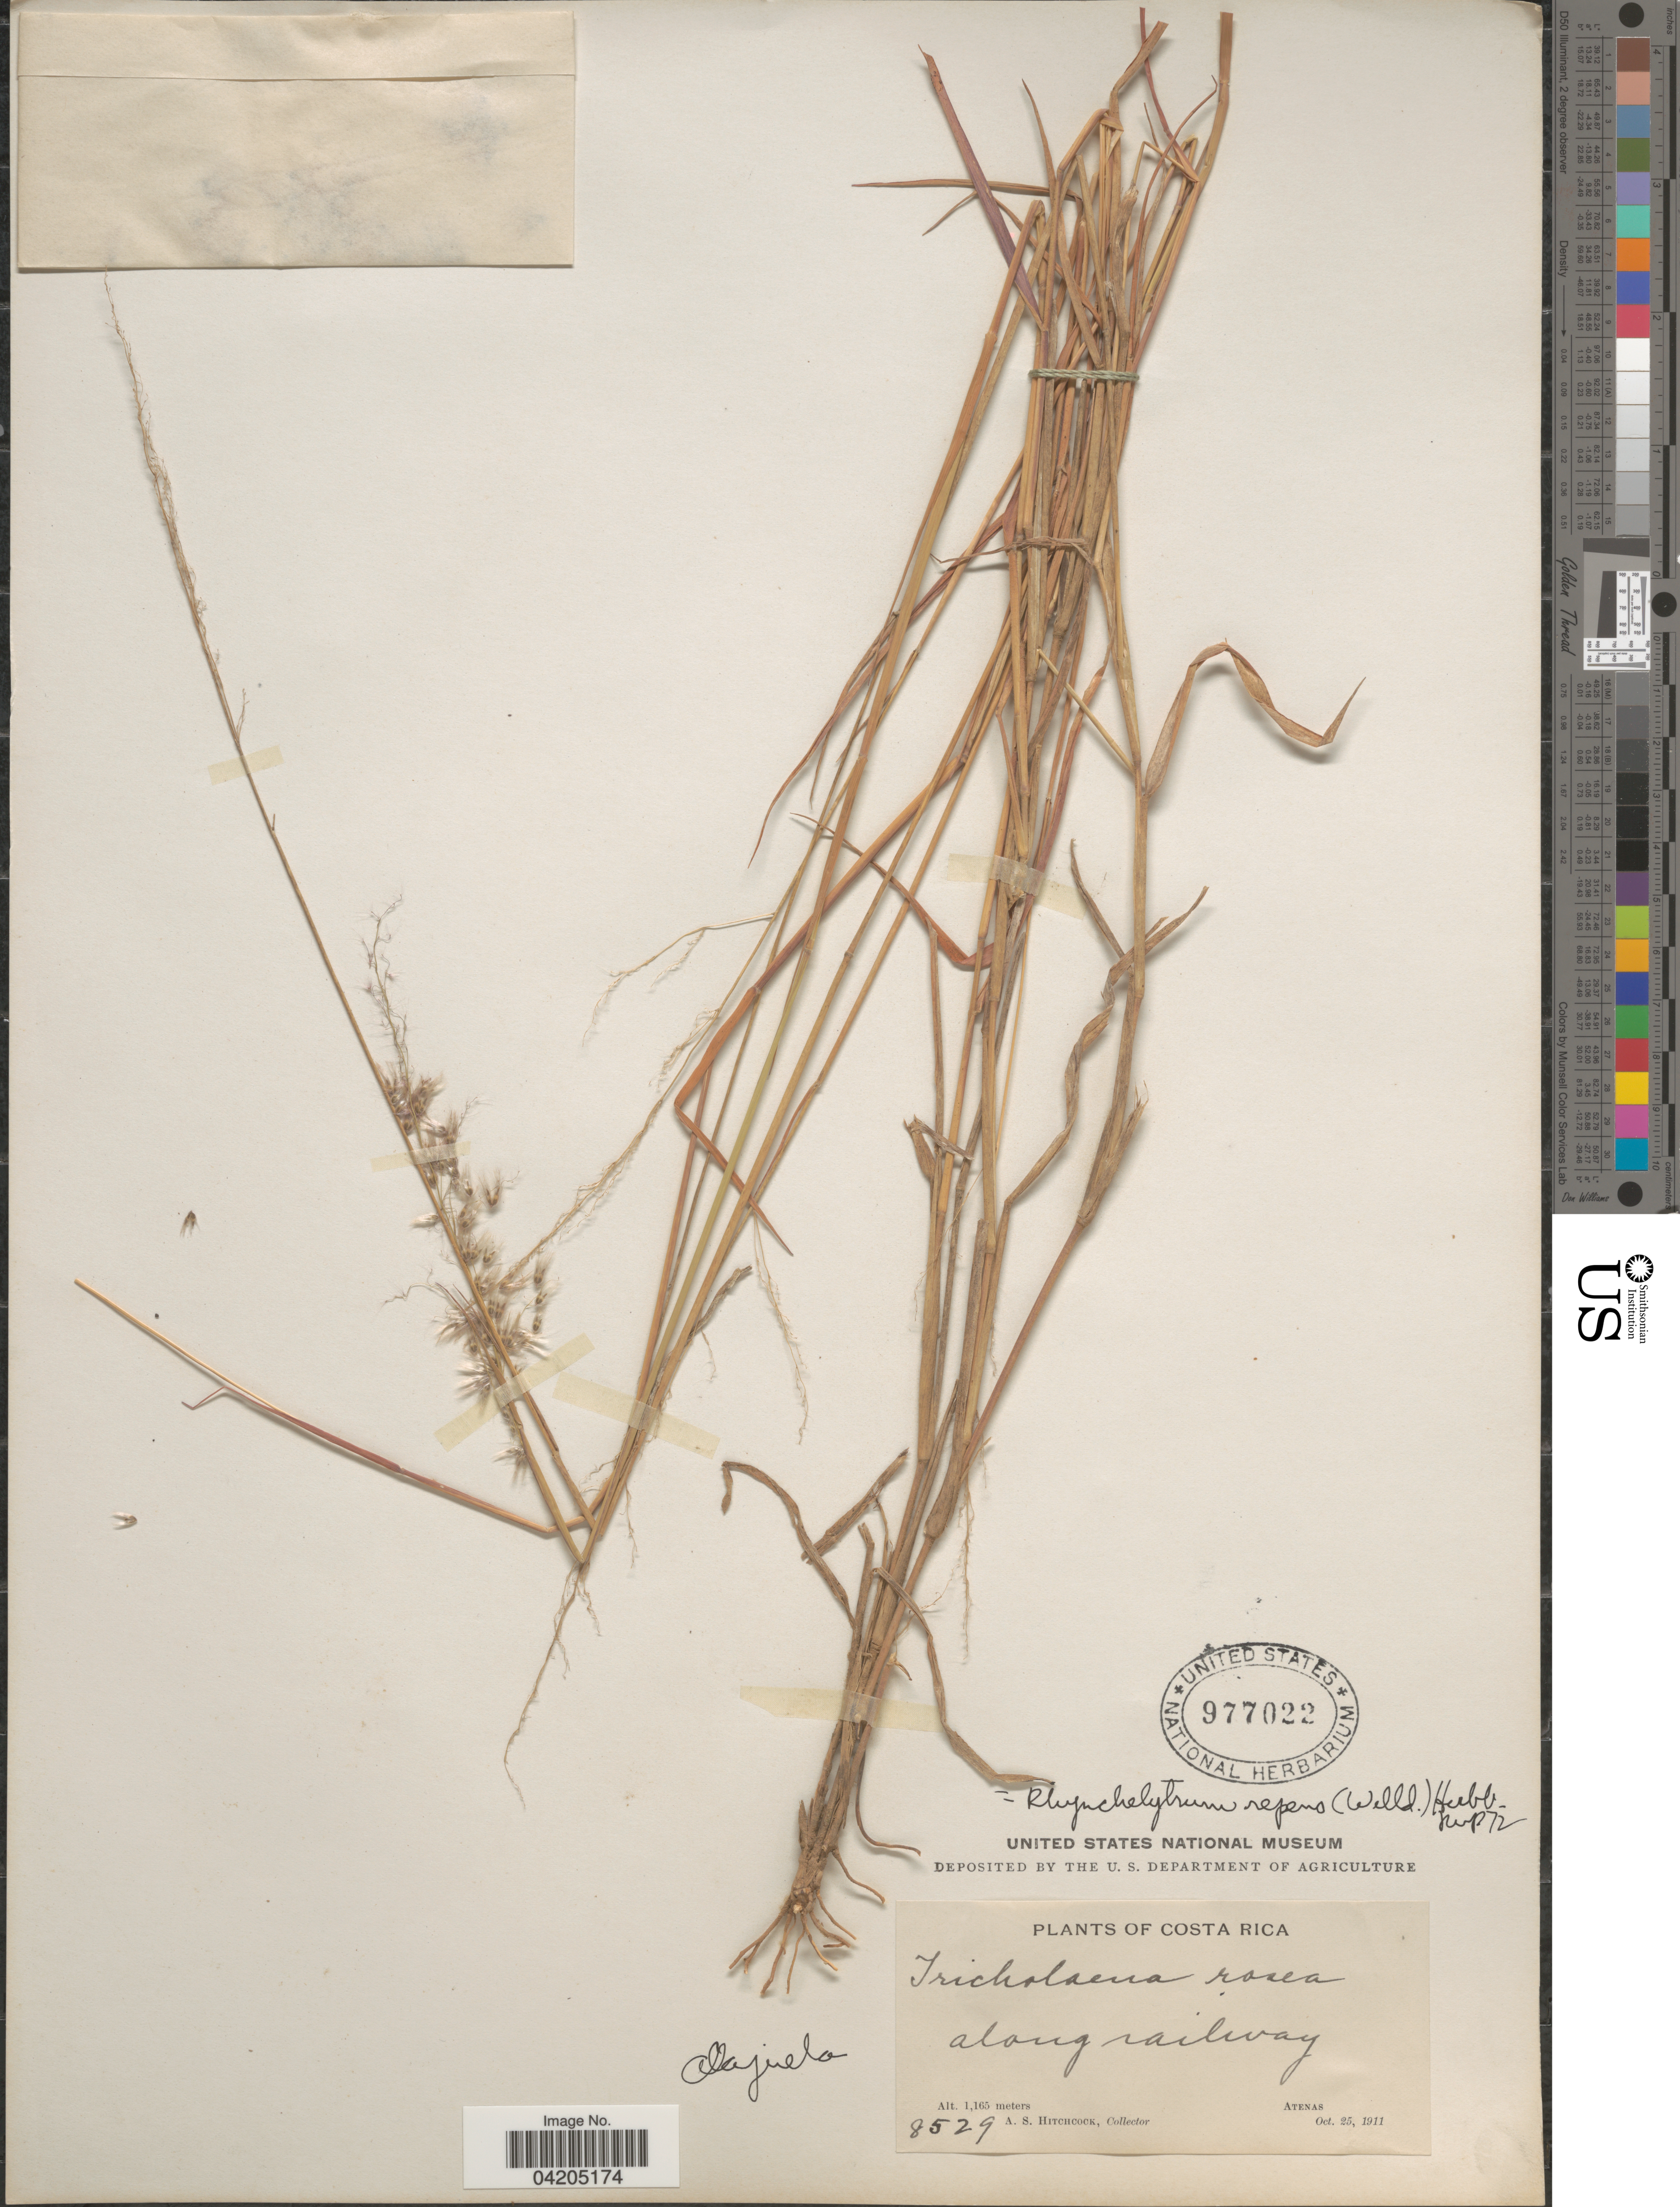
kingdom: Plantae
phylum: Tracheophyta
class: Liliopsida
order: Poales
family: Poaceae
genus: Melinis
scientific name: Melinis repens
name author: (Willd.) Zizka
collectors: A. S. Hitchcock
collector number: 8529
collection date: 1911-10-25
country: Costa Rica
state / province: Alajuela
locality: Along railway. Atenas.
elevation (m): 1165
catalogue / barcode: US 977022